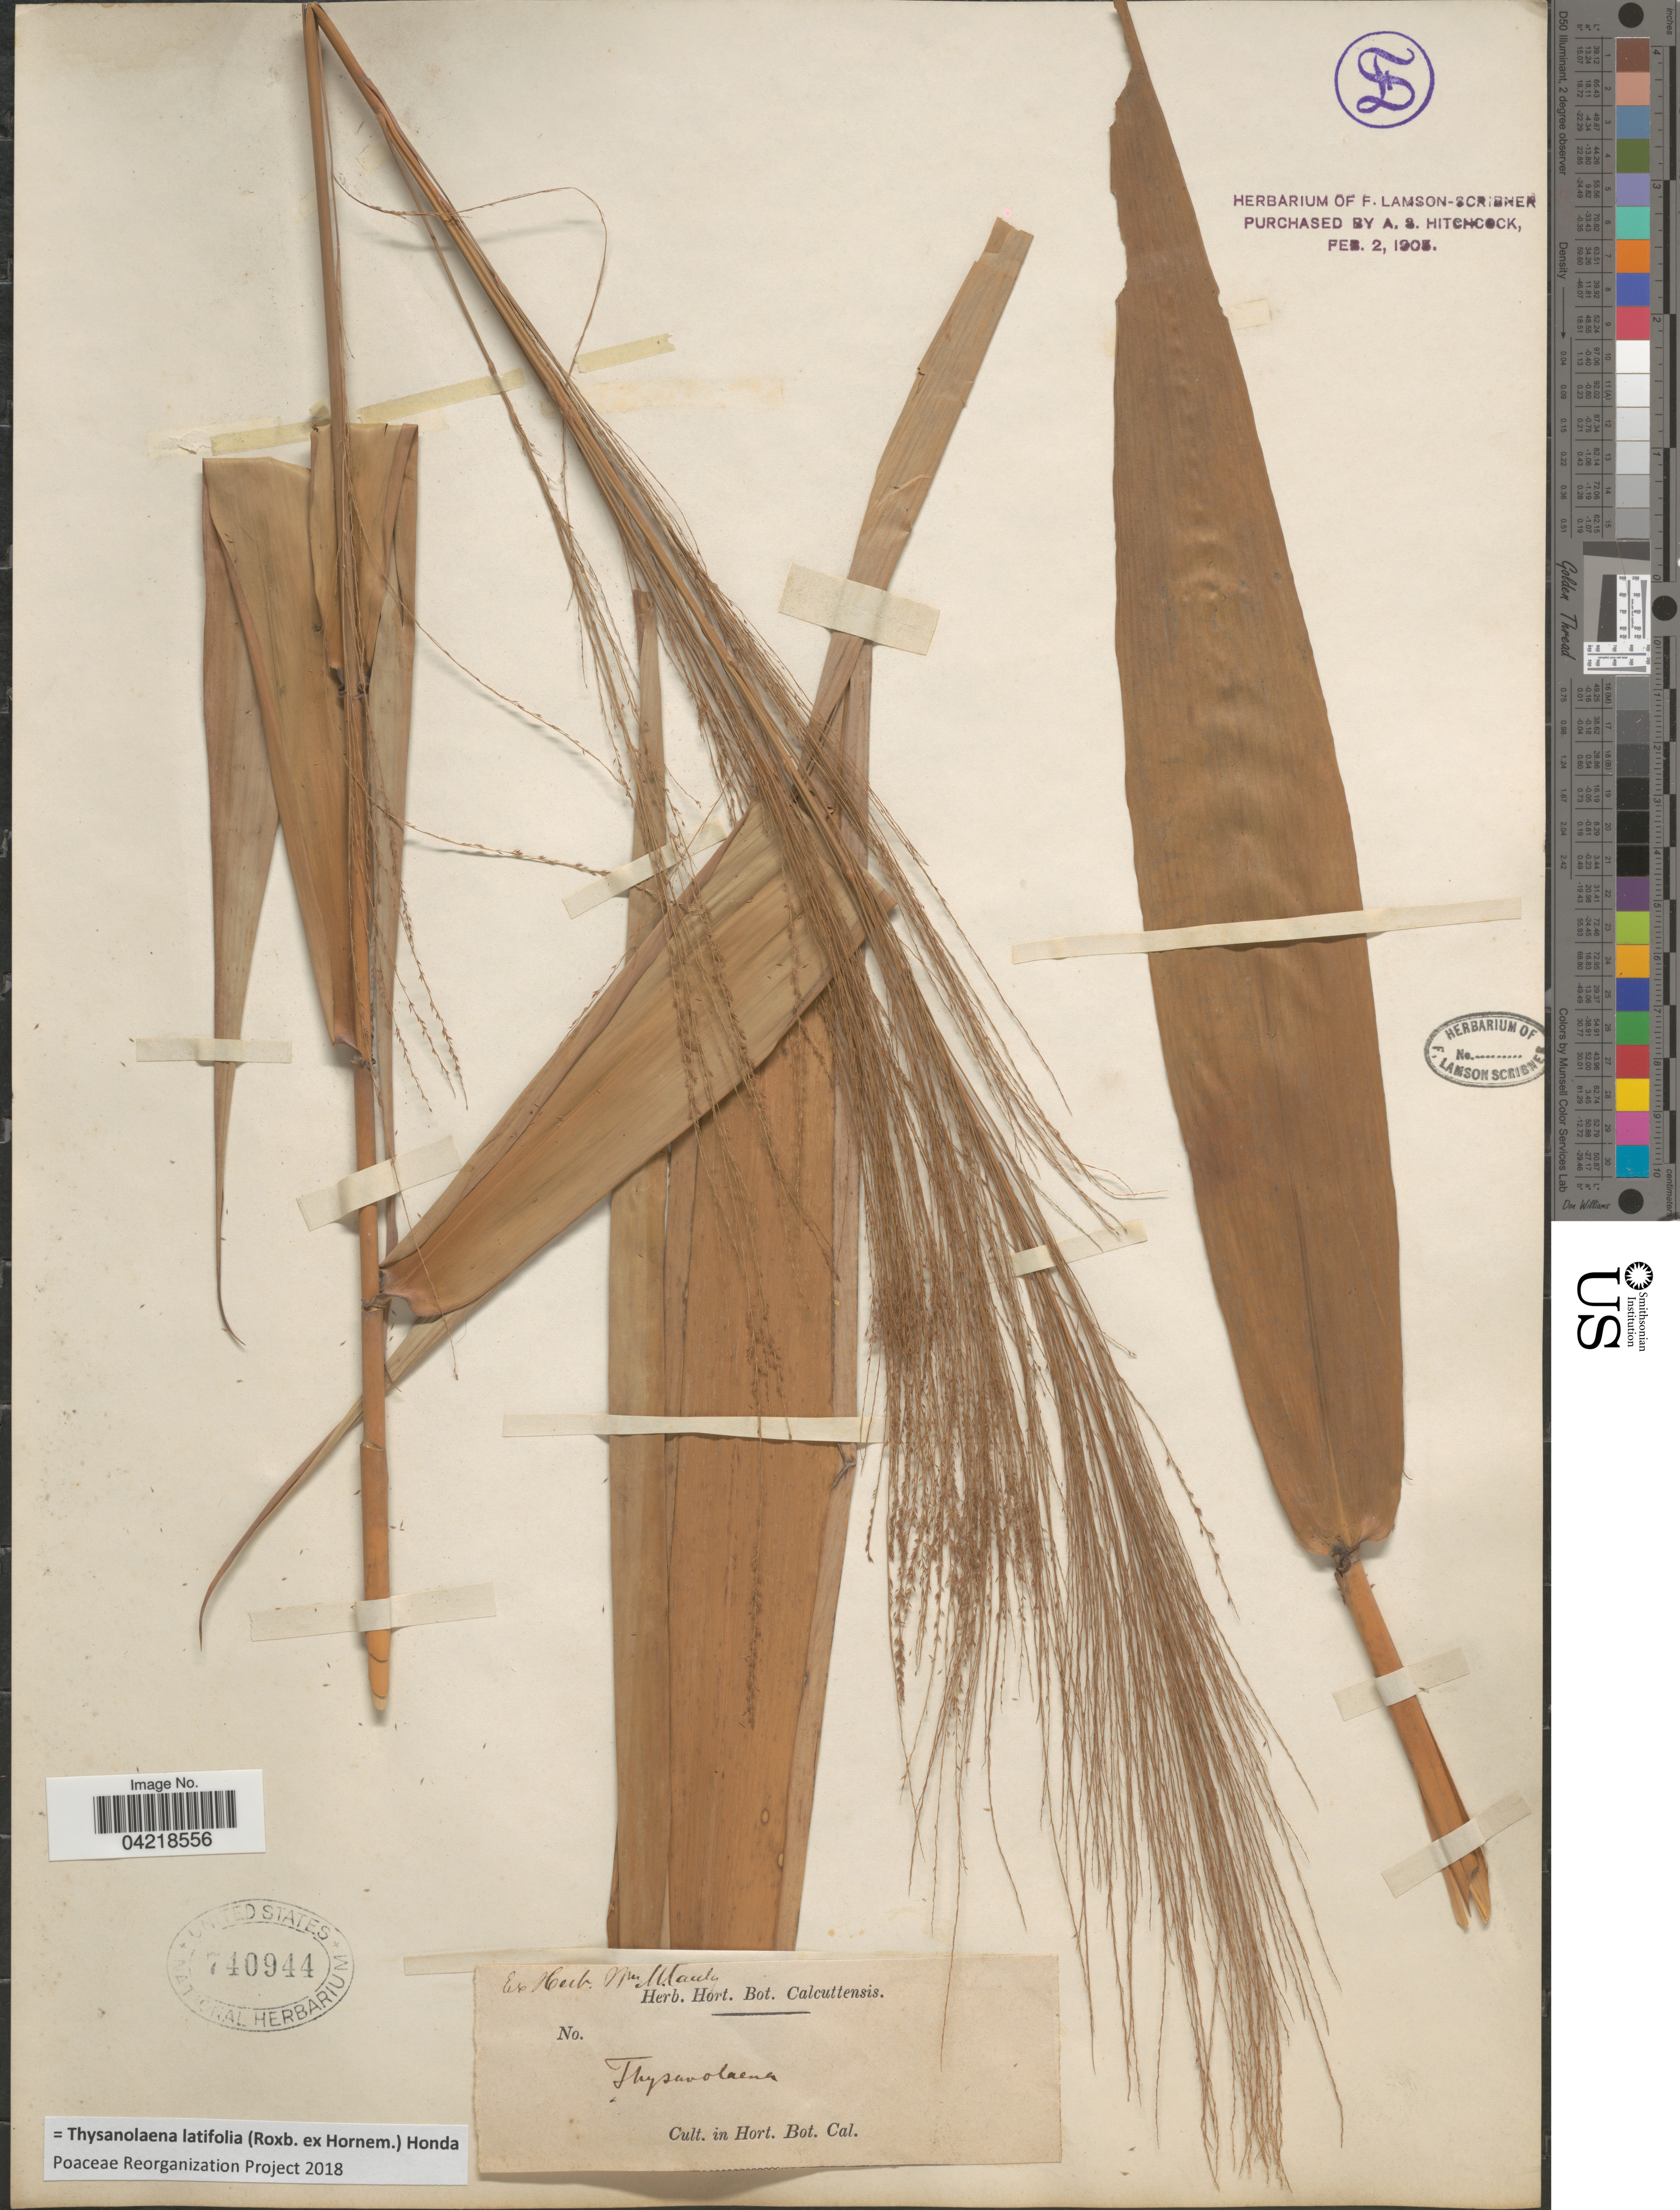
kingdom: Plantae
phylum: Tracheophyta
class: Liliopsida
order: Poales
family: Poaceae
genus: Thysanolaena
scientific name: Thysanolaena latifolia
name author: (Roxb. ex Hornem.) Honda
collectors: Ex herb. Mrs. Mauly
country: India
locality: Cult. in Hort. Bot. Cal.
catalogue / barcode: US 740944